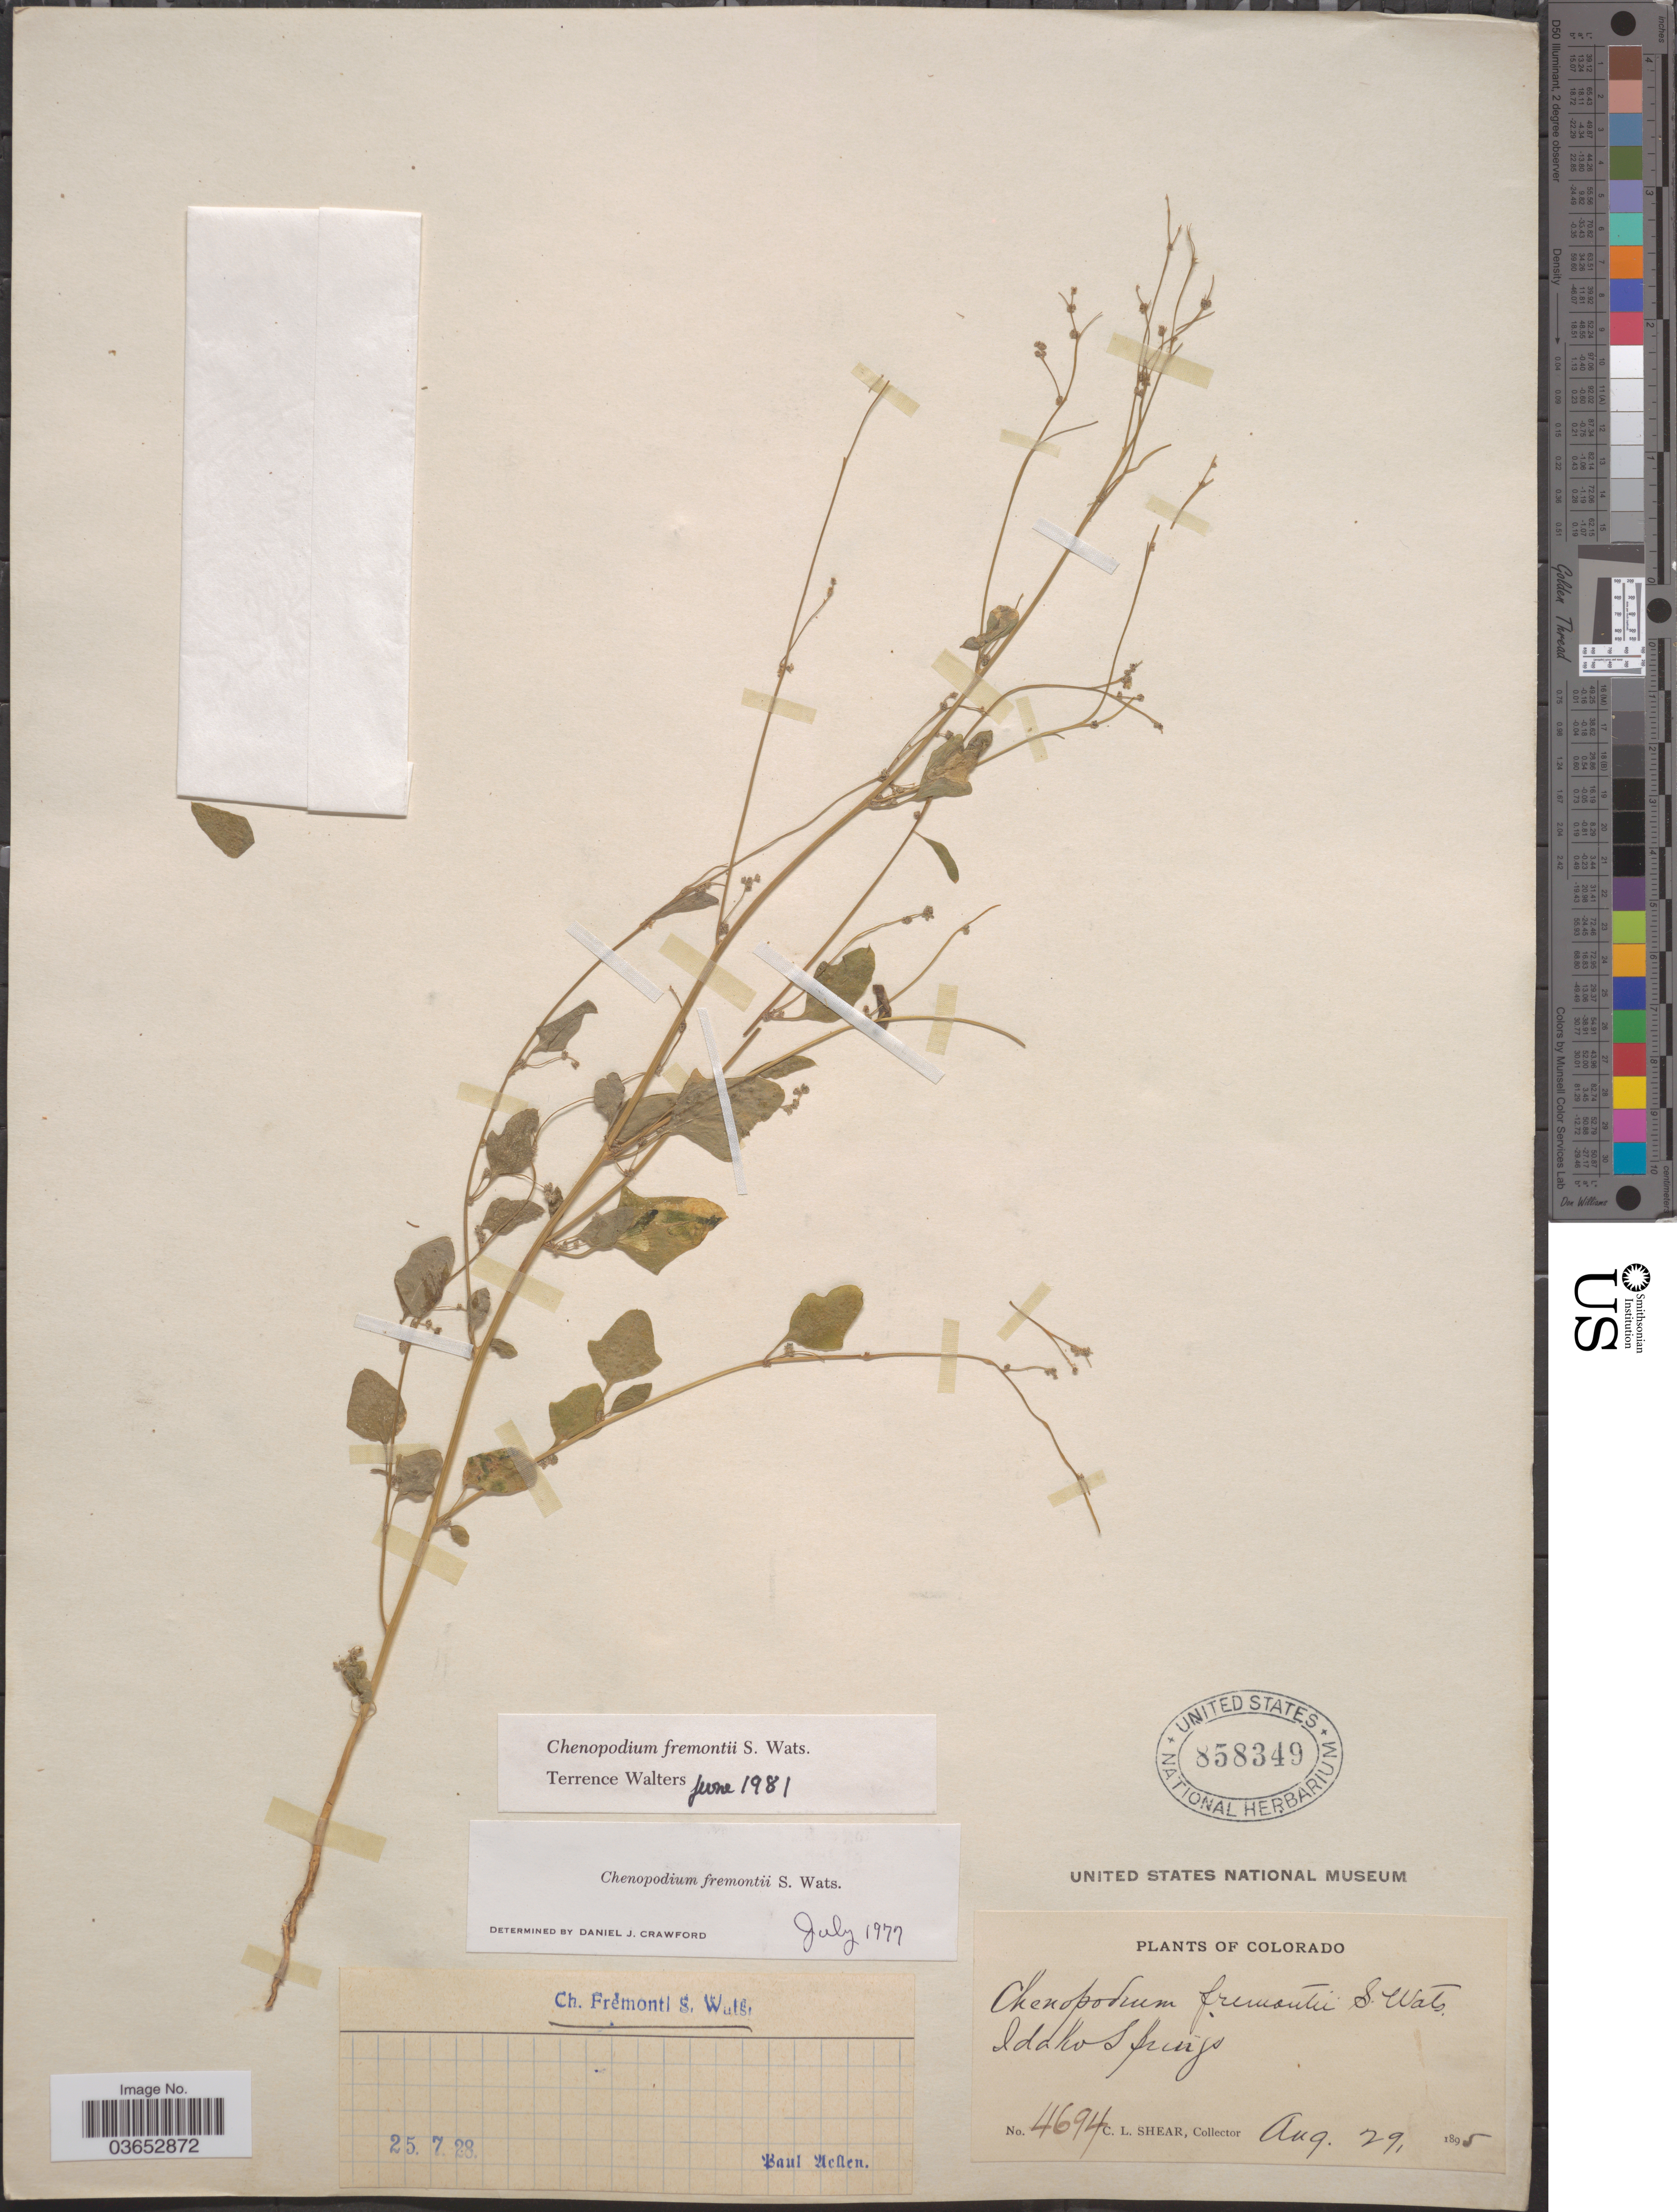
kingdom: Plantae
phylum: Tracheophyta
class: Magnoliopsida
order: Caryophyllales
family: Amaranthaceae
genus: Chenopodium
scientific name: Chenopodium fremontii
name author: S. Watson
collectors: C. L. Shear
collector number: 4694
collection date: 1895-08-29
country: United States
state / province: Colorado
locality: Idaho Springs.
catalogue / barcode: US 858349